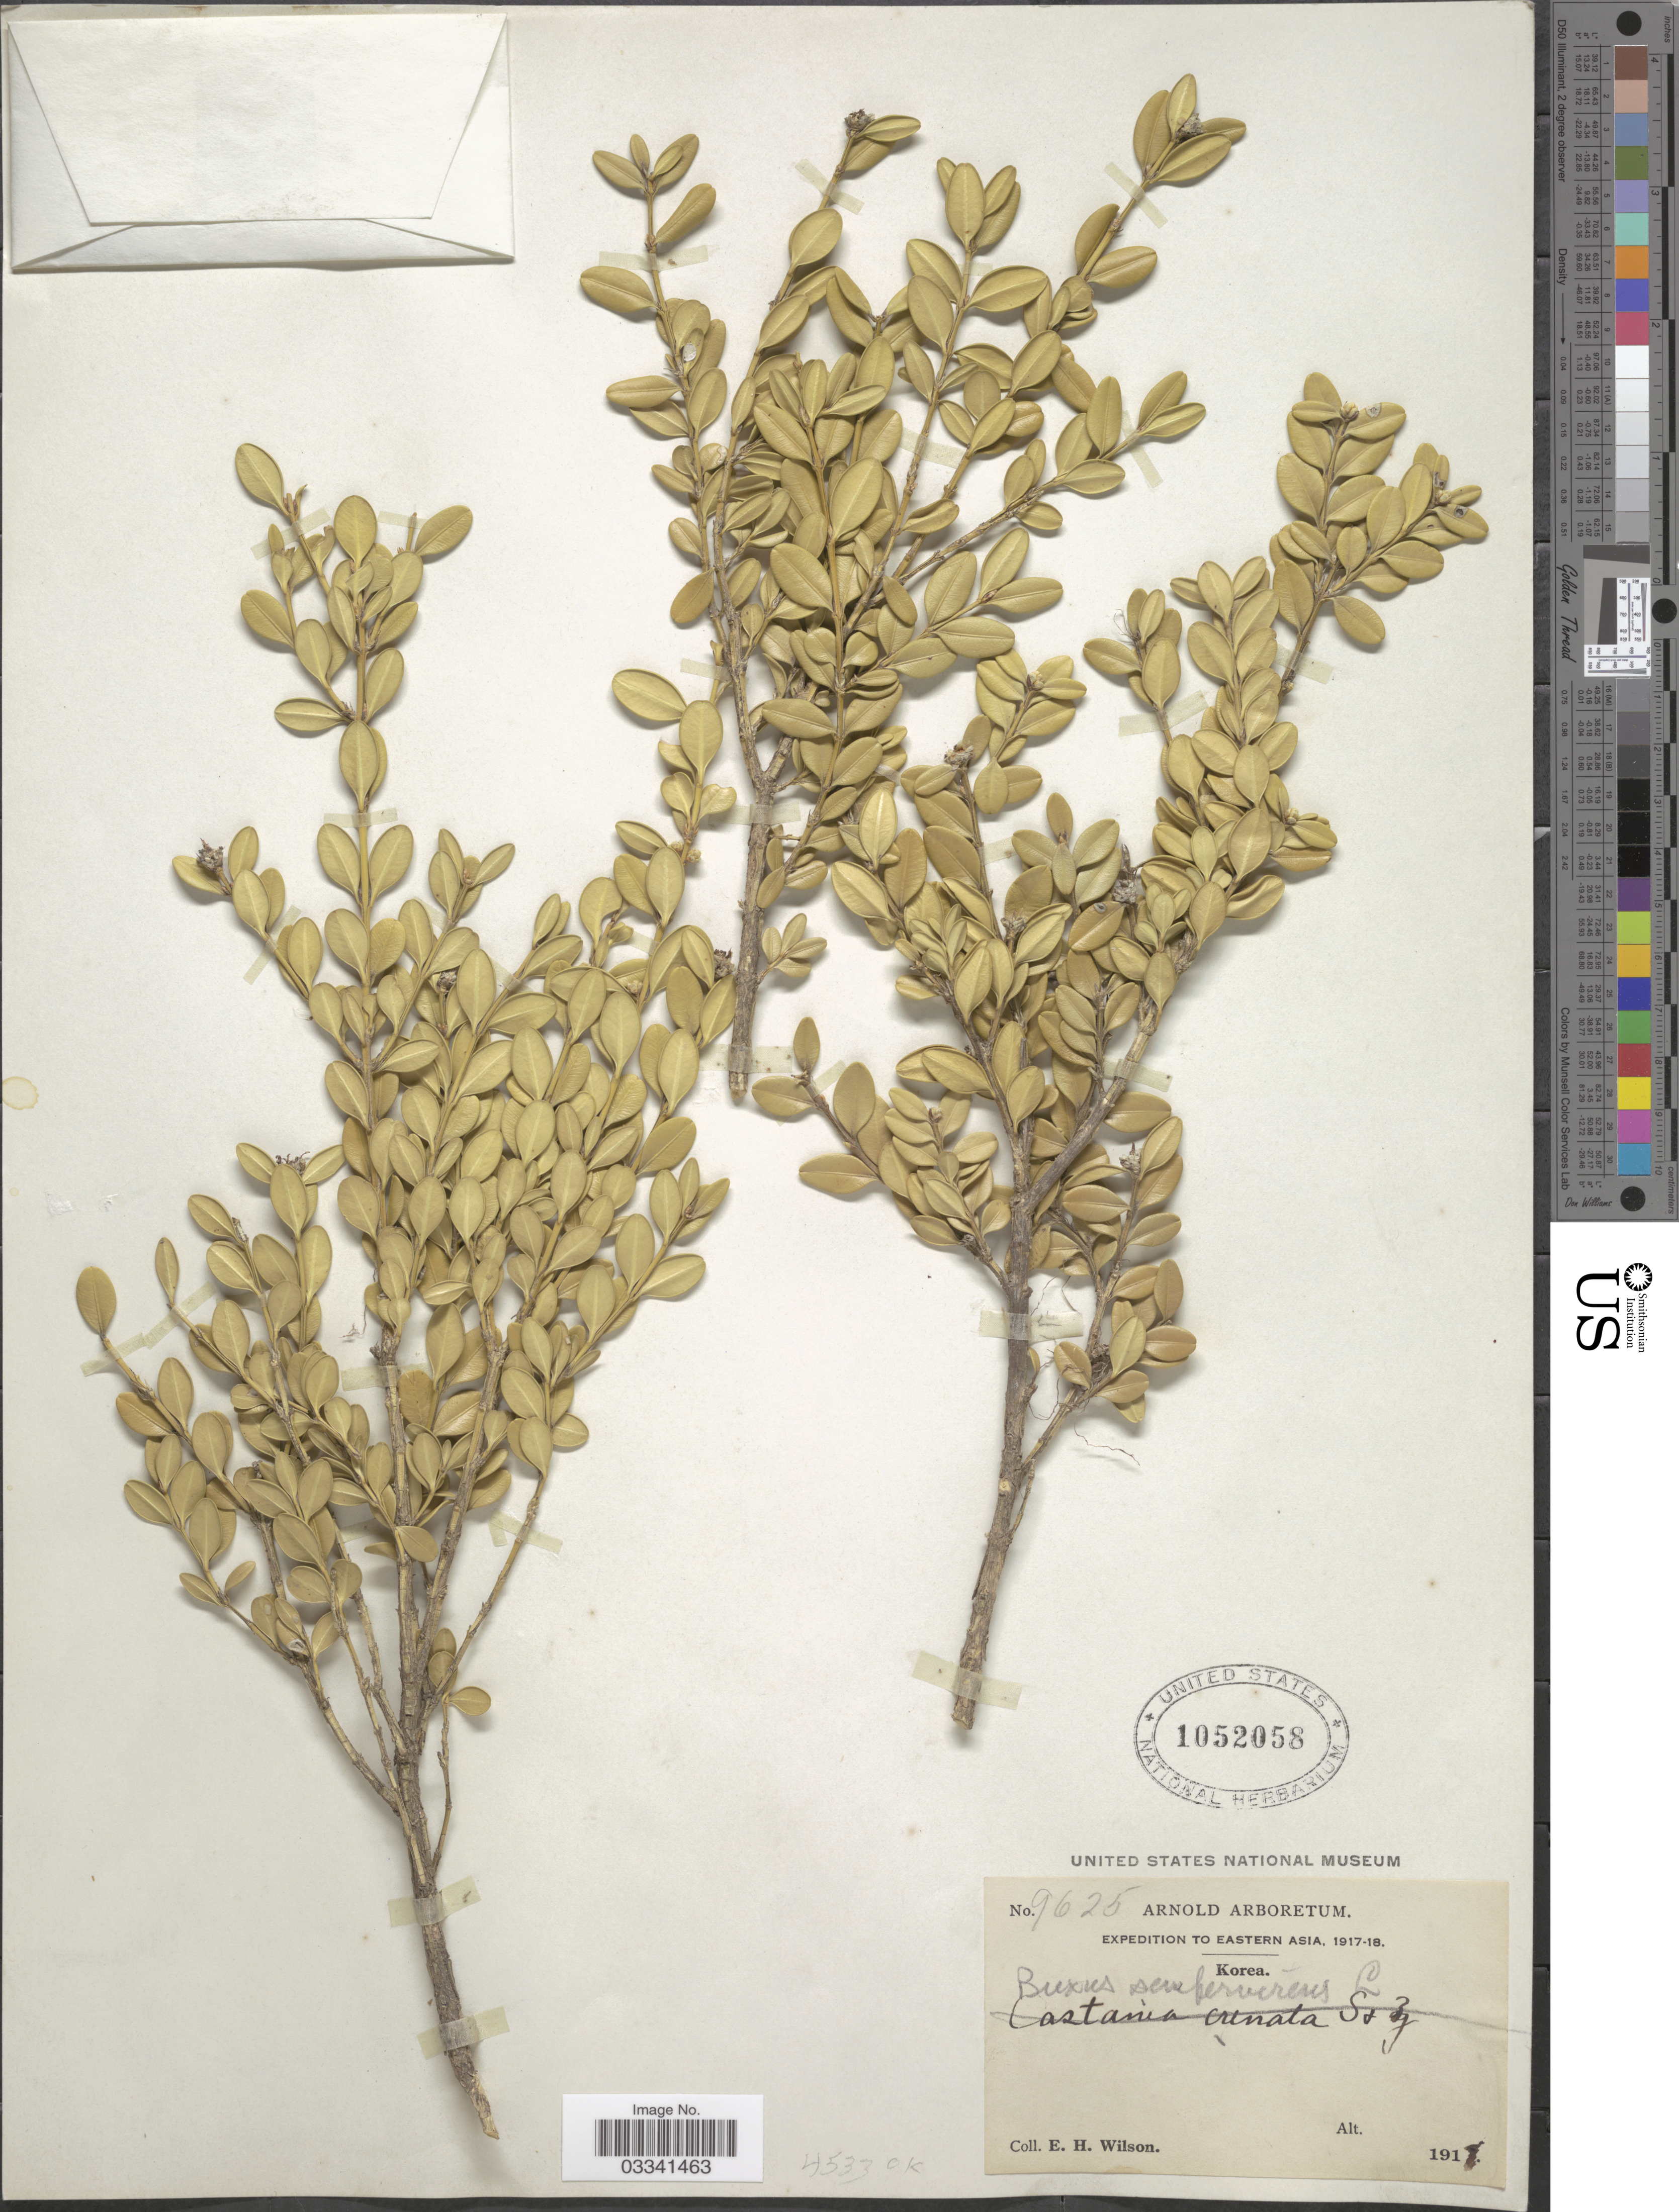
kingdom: Plantae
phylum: Tracheophyta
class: Magnoliopsida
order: Buxales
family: Buxaceae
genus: Buxus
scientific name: Buxus sempervirens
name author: L.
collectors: E. Wilson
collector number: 9625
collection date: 1917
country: North Korea / South Korea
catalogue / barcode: US 1052058